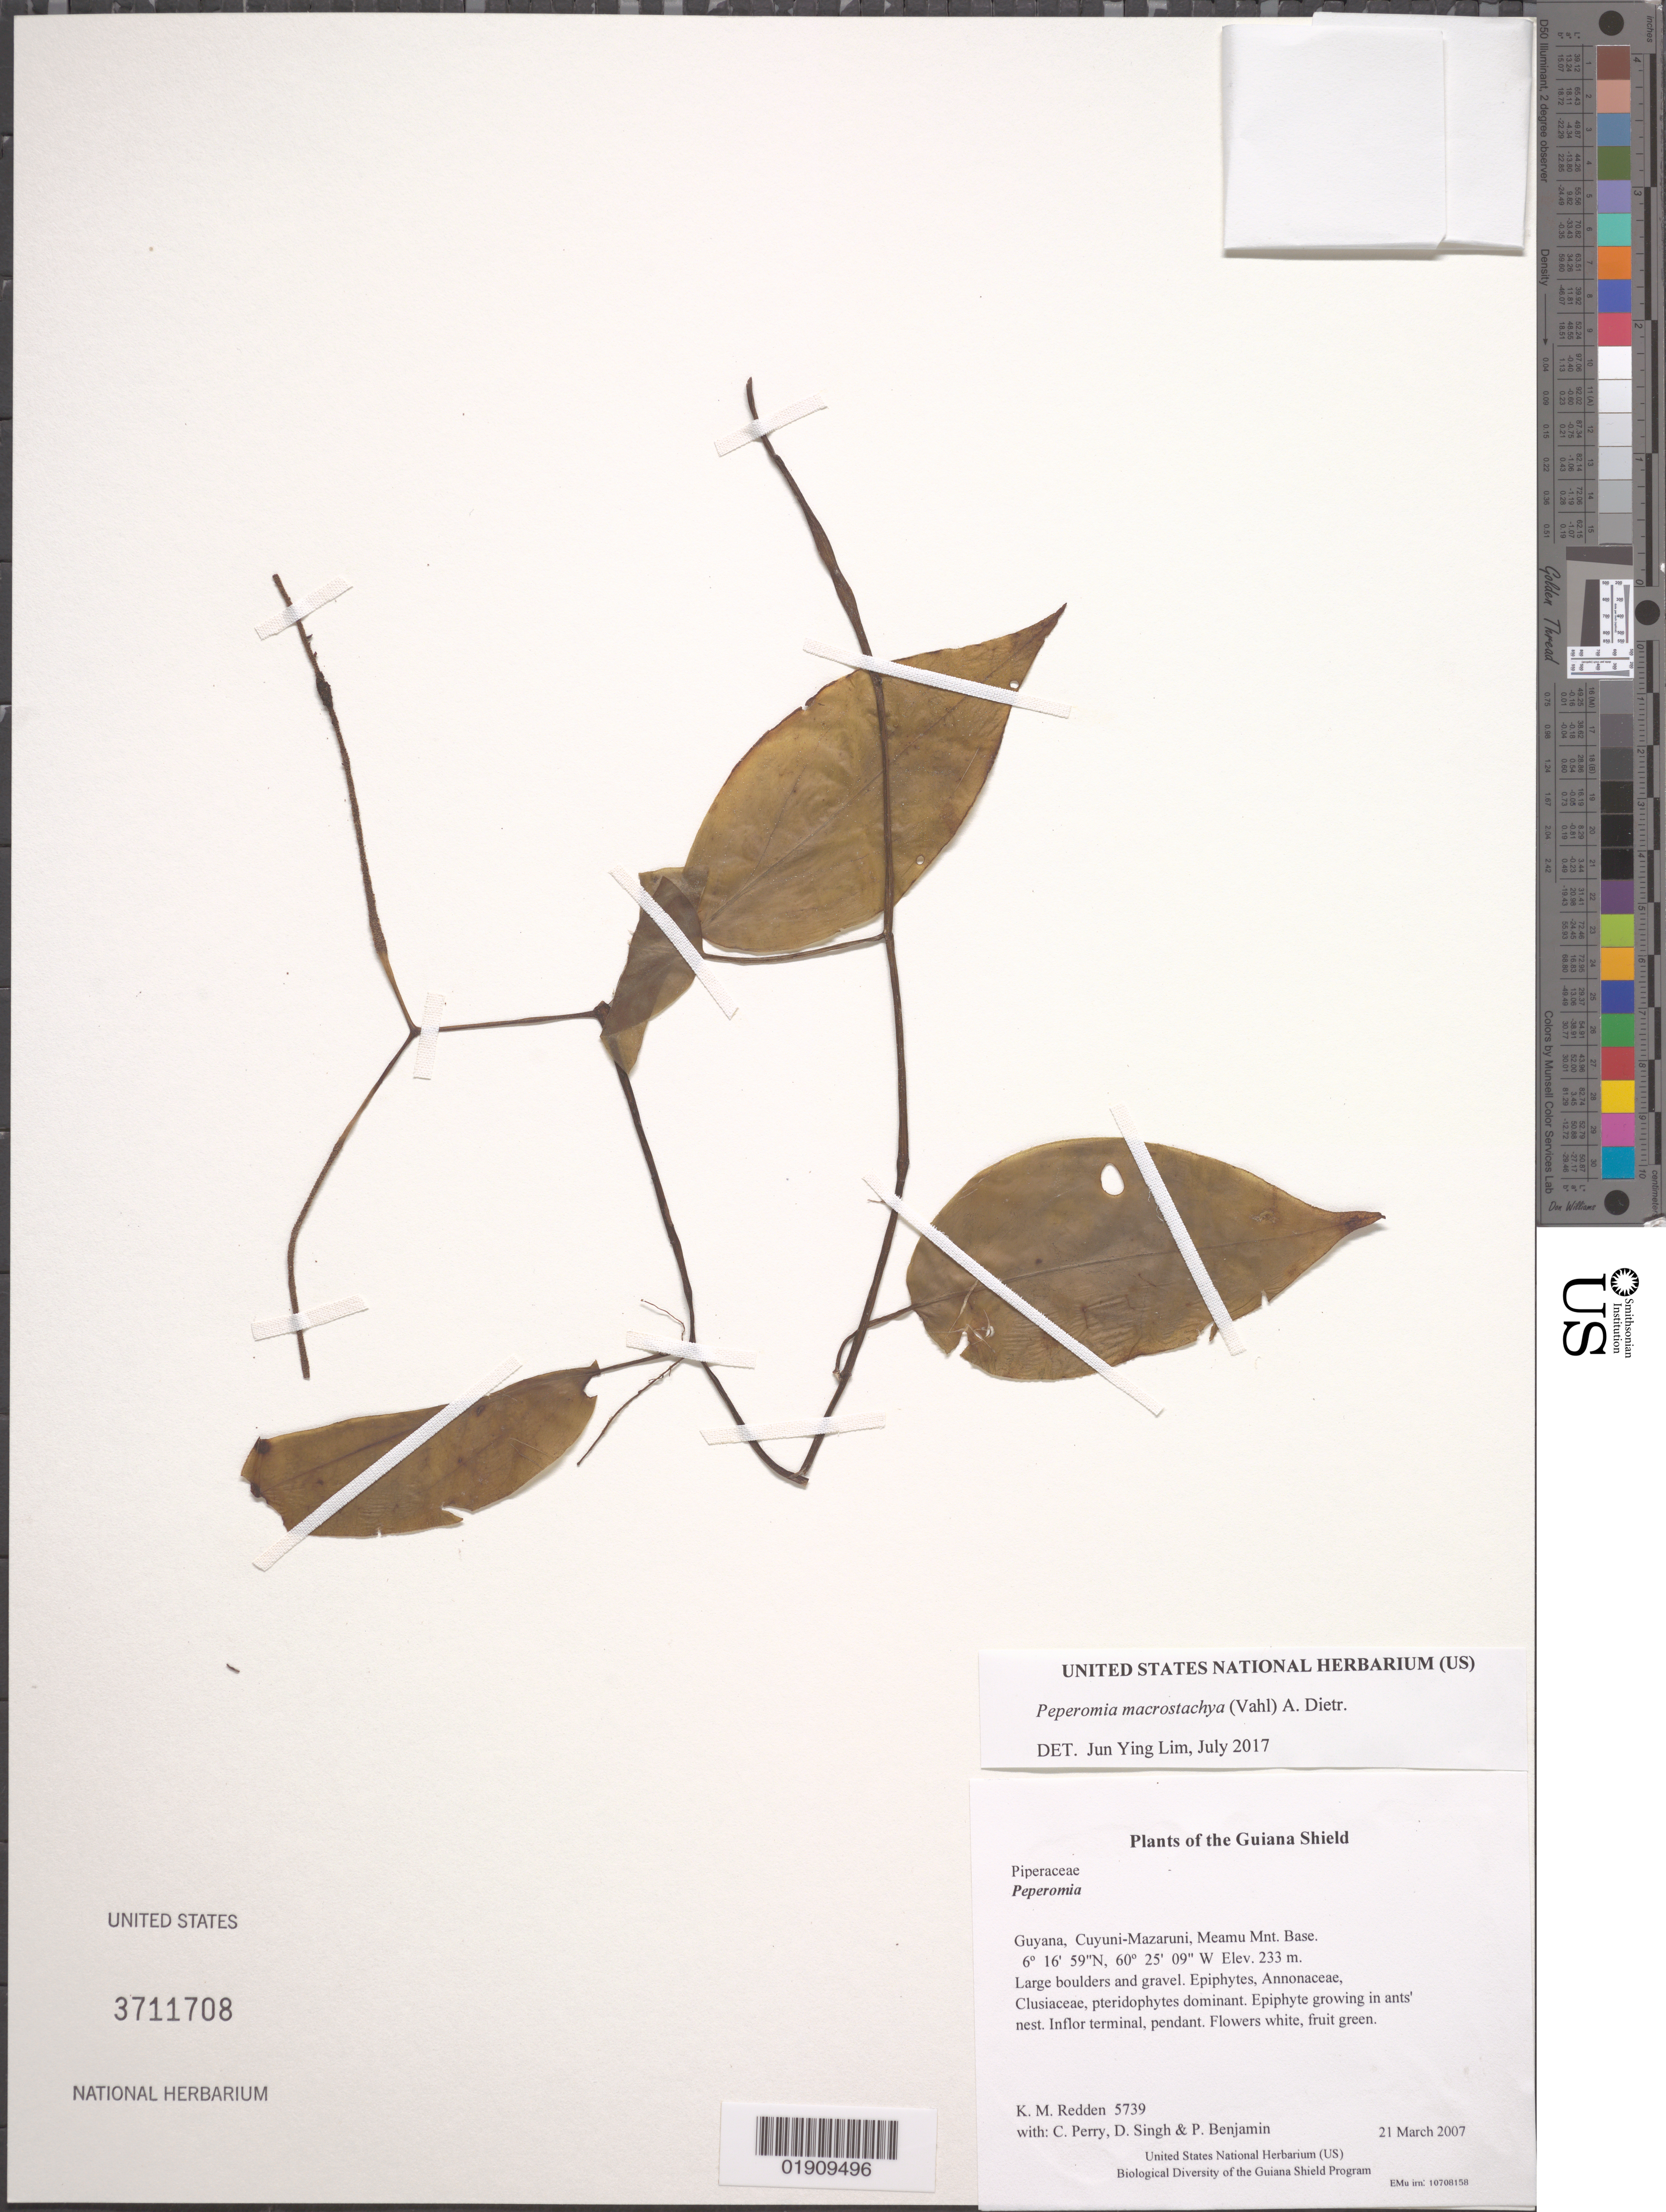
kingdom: Plantae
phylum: Tracheophyta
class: Magnoliopsida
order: Piperales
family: Piperaceae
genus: Peperomia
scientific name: Peperomia macrostachya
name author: (Vahl) A. Dietr.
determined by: Lim, Jun Ying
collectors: K. M. Redden, C. Perry, D. Singh & P. Benjamin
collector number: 5739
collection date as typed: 21 March 2007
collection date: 2007-03-21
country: Guyana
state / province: Cuyuni-Mazaruni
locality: Meamu Mnt. Base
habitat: Large boulders and gravel. Epiphytes, Annonaceae, Clusiaceae, pteridophytes dominant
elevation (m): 233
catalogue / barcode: US 3711708